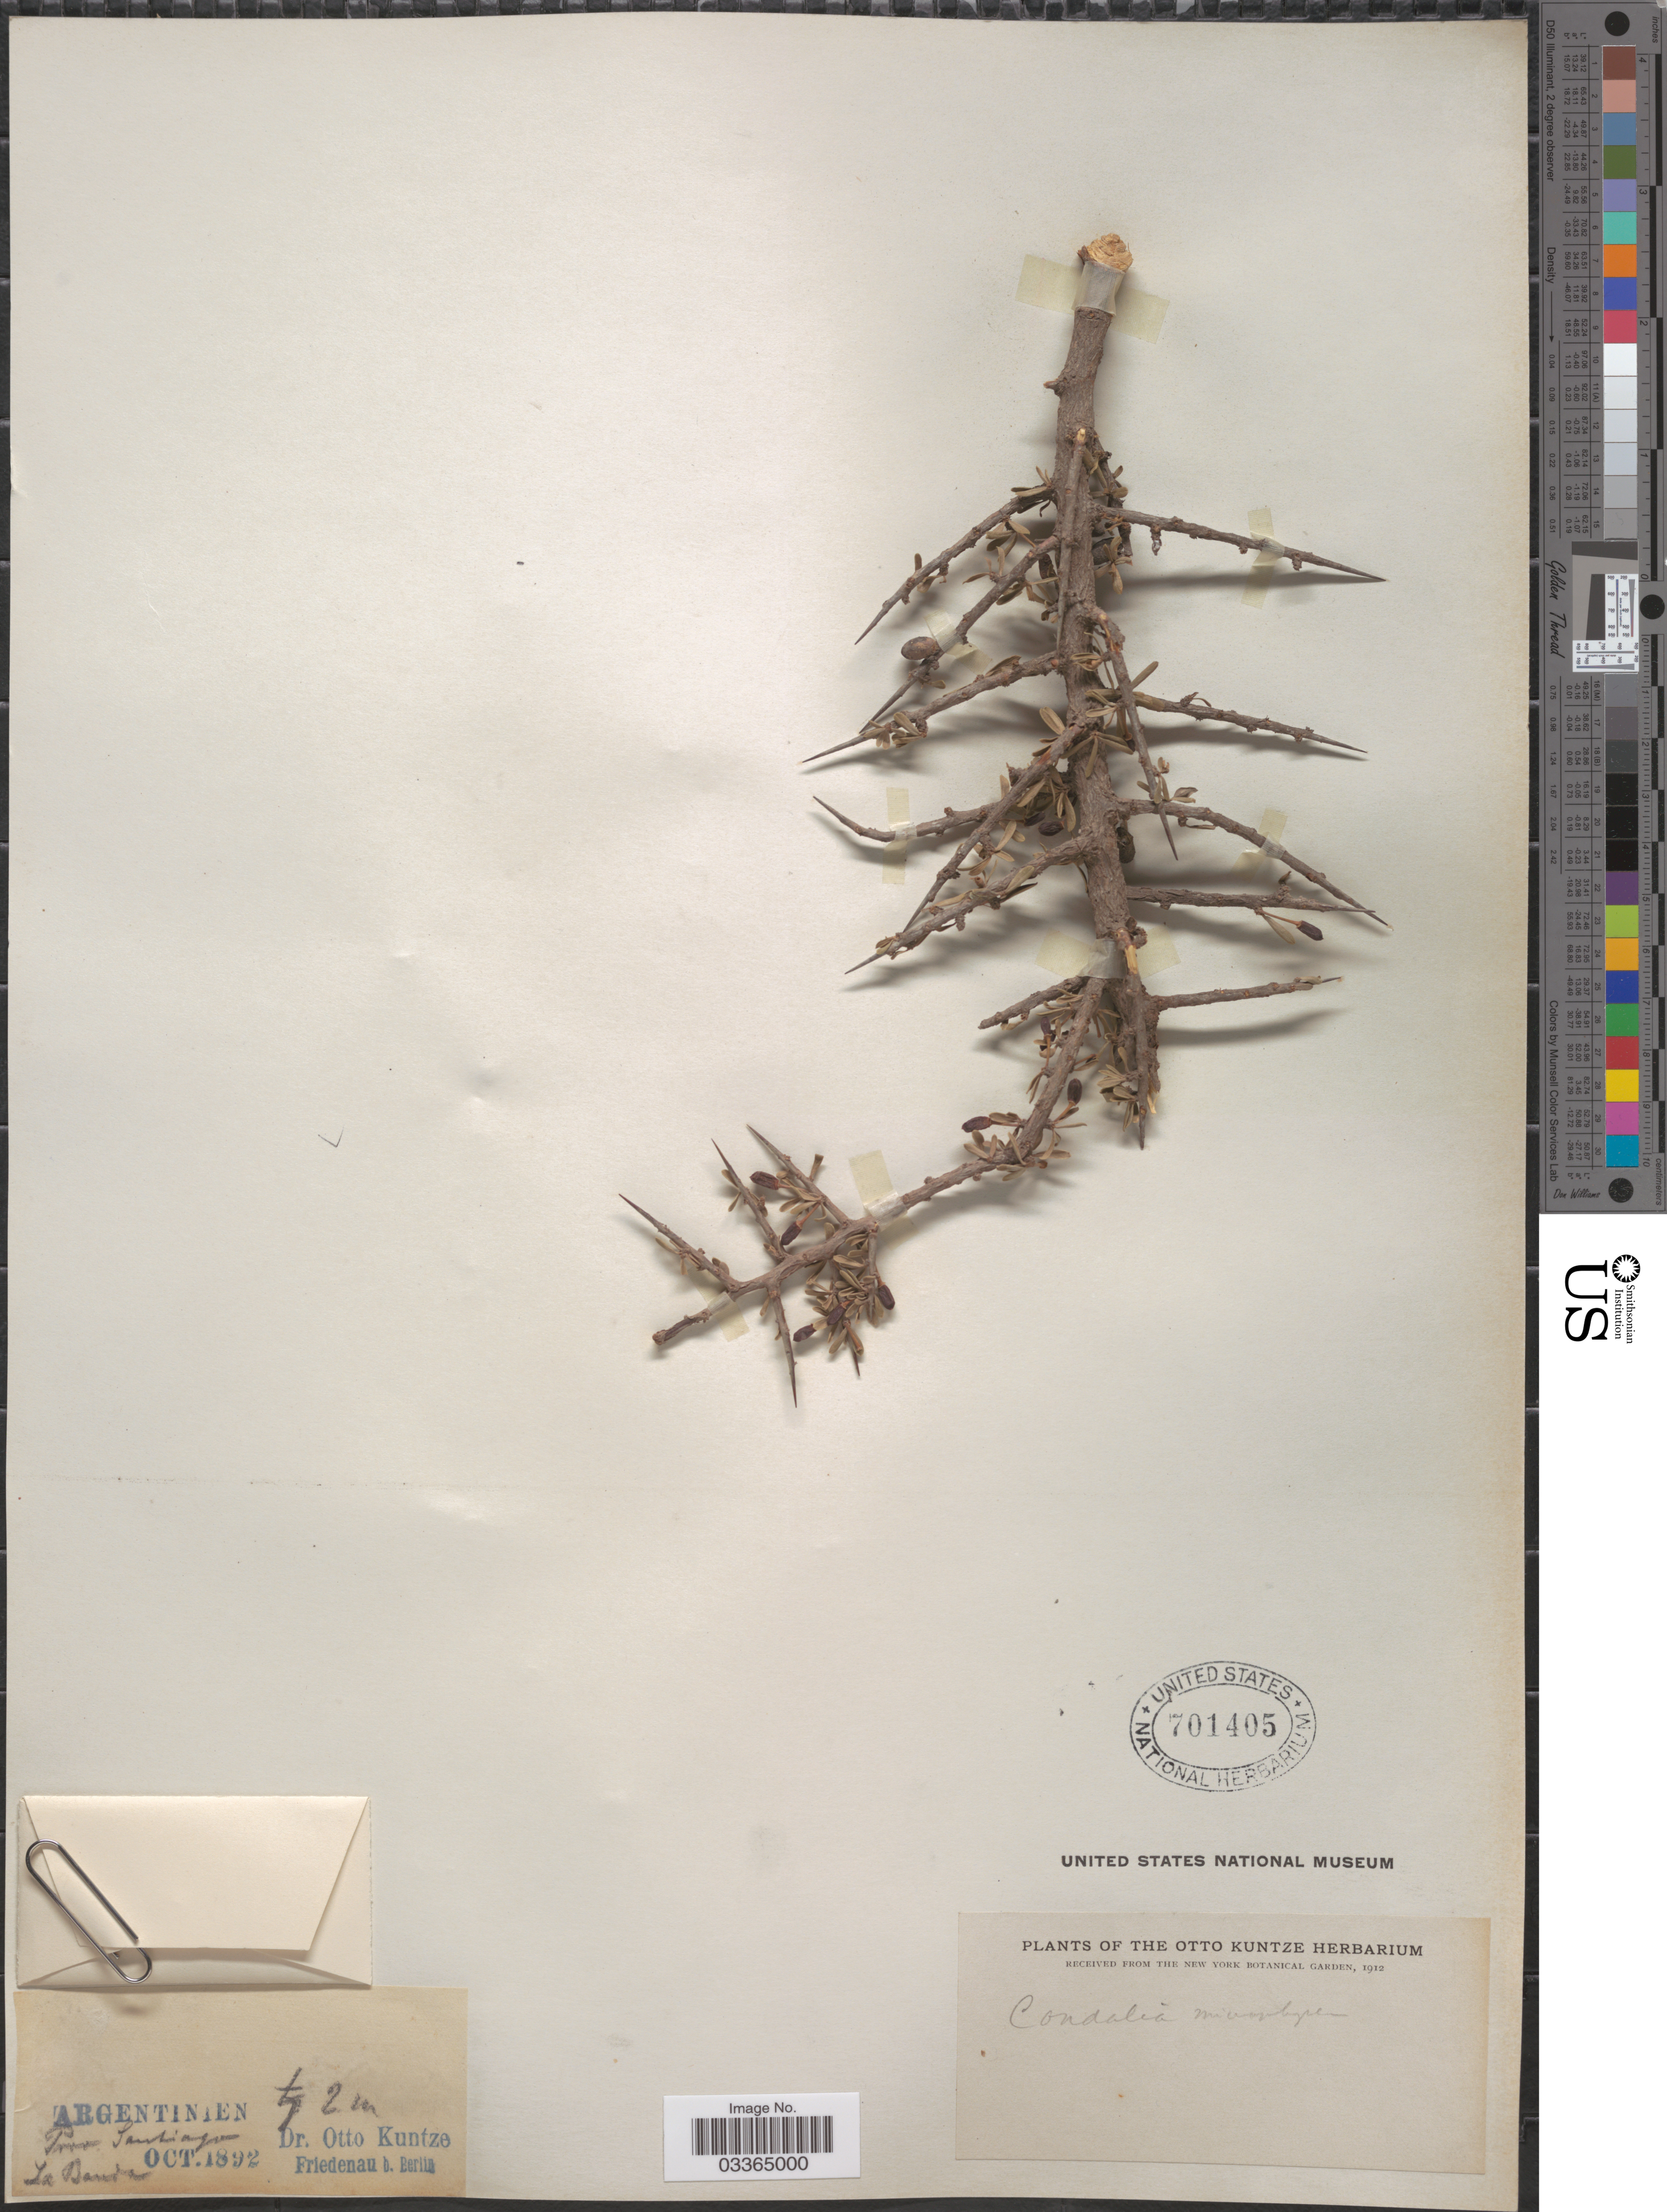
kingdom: Plantae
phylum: Tracheophyta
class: Magnoliopsida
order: Rosales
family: Rhamnaceae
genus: Condalia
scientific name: Condalia microphylla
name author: Cav.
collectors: C.E.O. Kuntze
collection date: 1892-10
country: Argentina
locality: Prov. Santiago, La Banda.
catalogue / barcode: US 701405